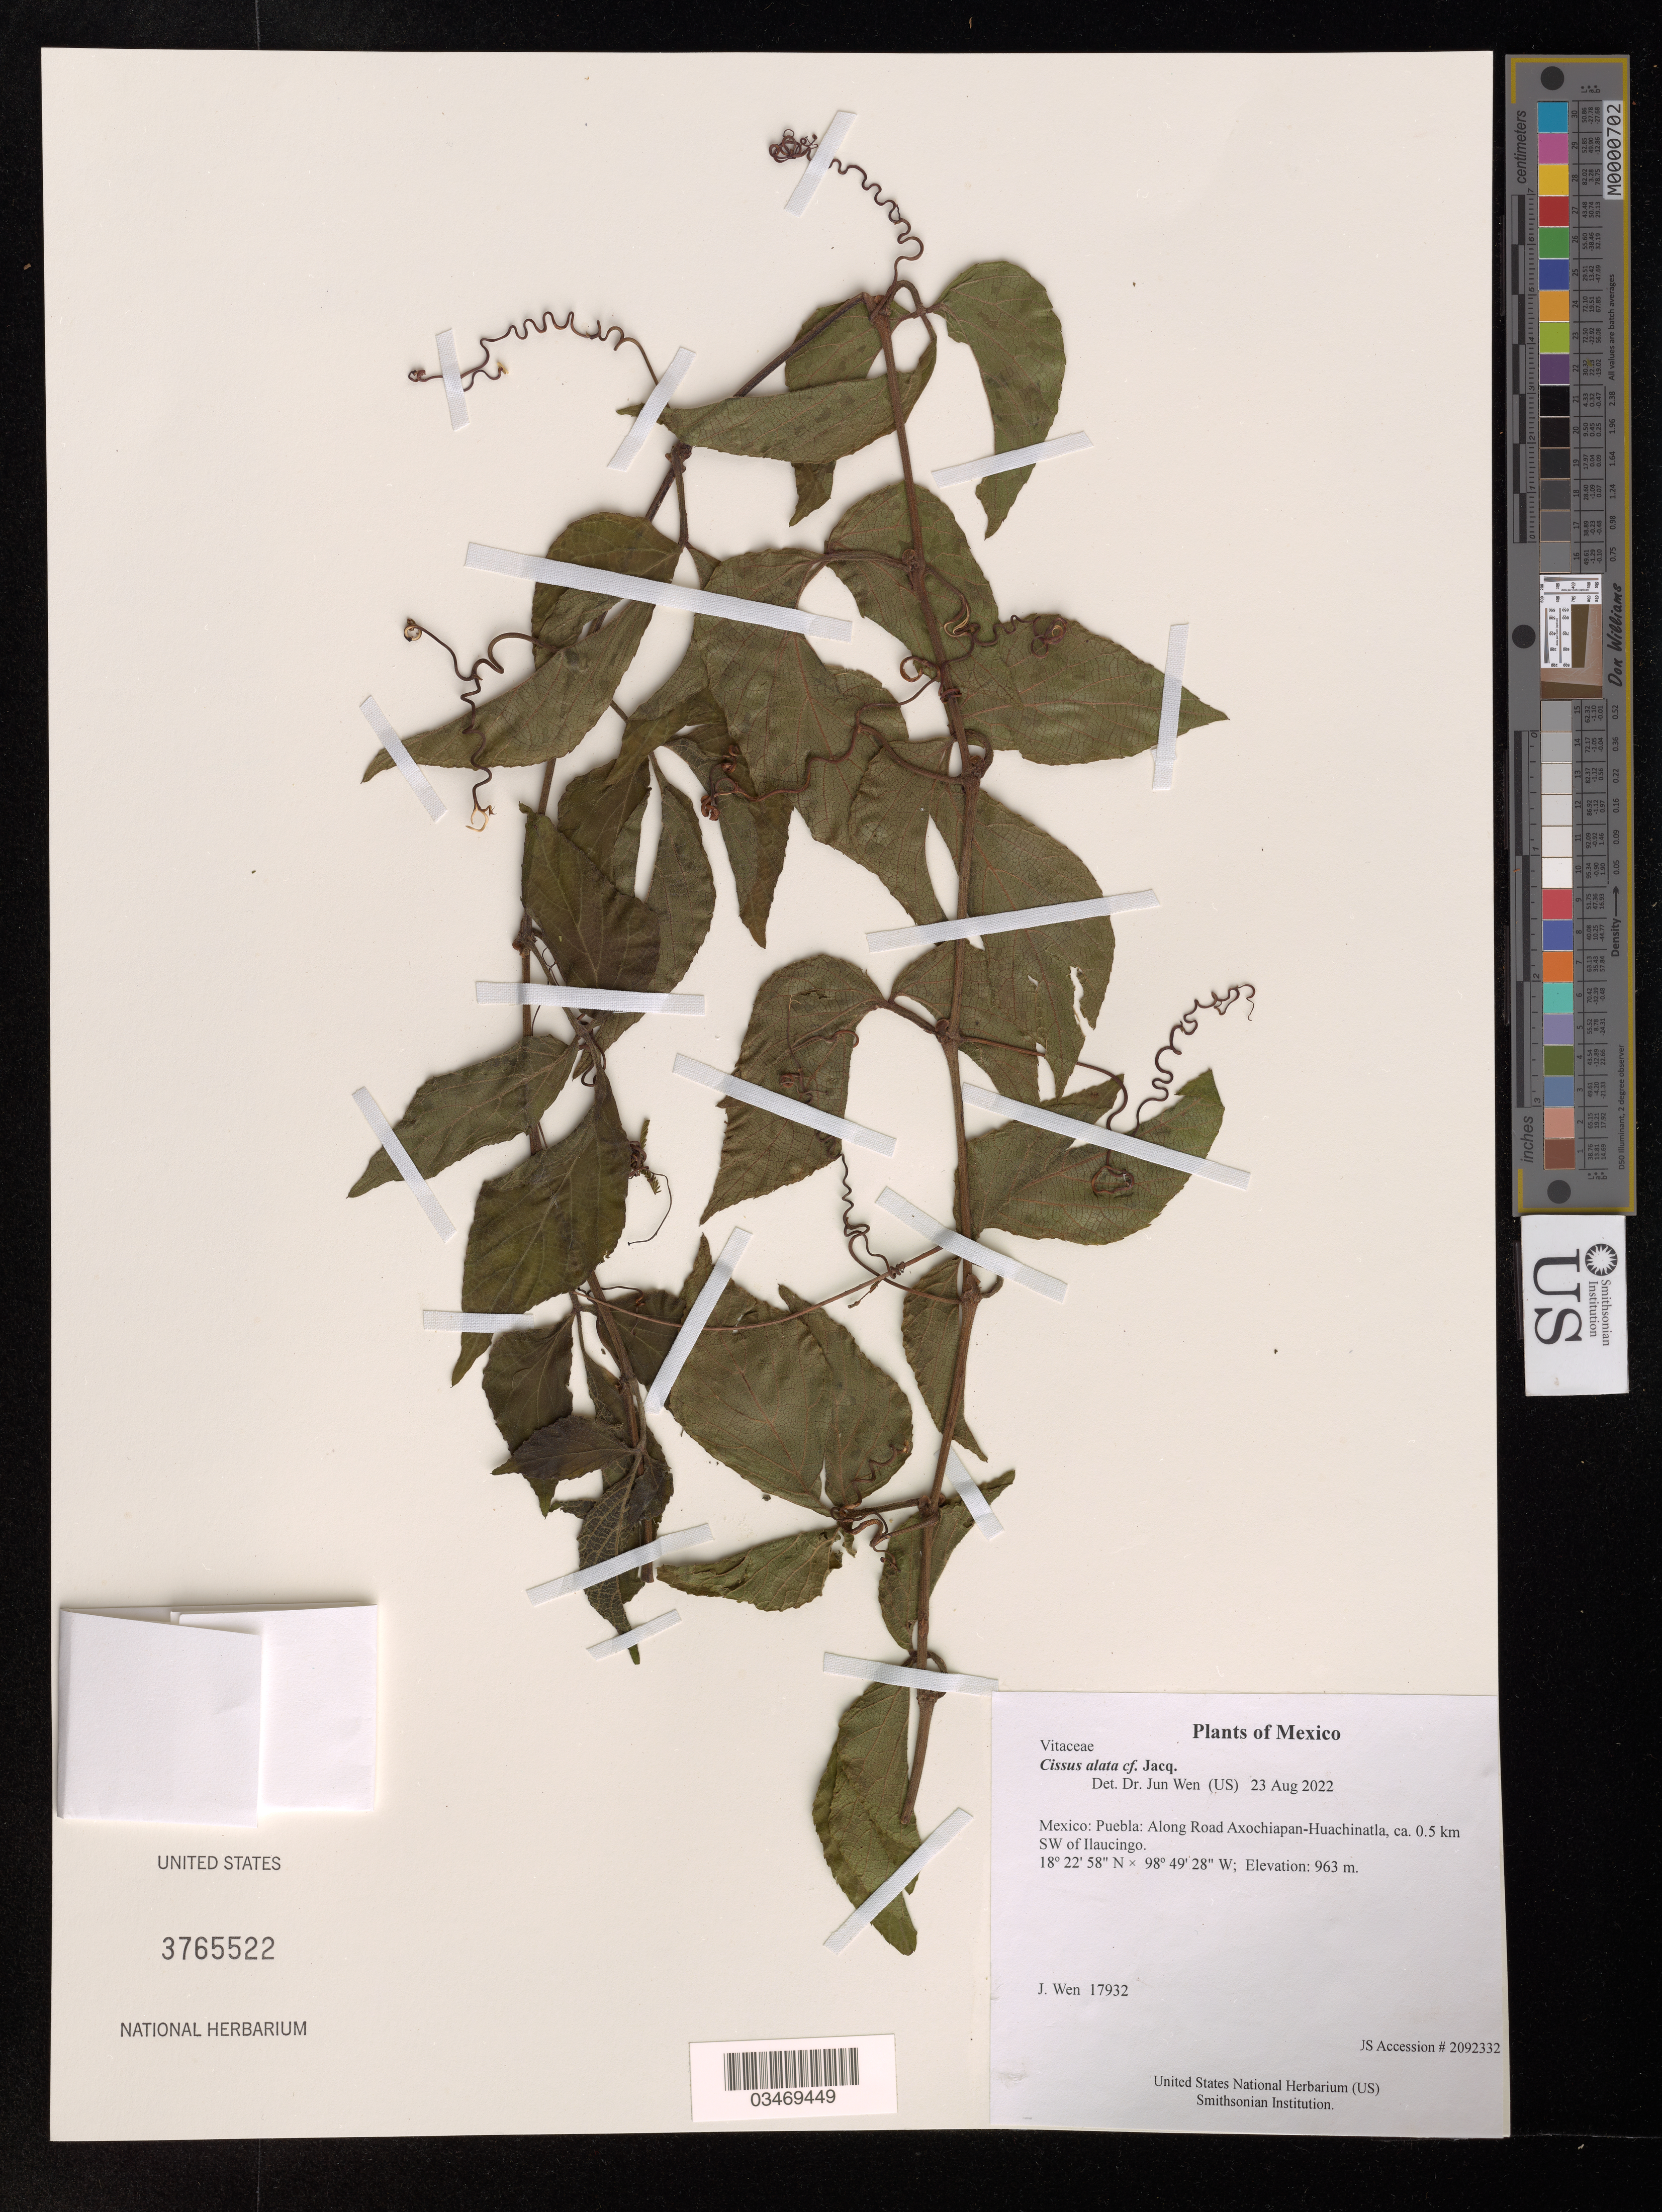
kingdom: Plantae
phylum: Tracheophyta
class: Magnoliopsida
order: Vitales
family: Vitaceae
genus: Cissus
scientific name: Cissus alata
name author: Jacq.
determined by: Wen, Jun, (BOT), Smithsonian Institution - National Museum of Natural History (UNITED STATES)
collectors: J. Wen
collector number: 17932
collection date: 2022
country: Mexico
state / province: Puebla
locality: Along Road Axochiapan-Huachinatla, ca. 0.5 km SW of Ilaucingo.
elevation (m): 963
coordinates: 18 22 58 N, 98 49 28 W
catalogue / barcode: US 3765522